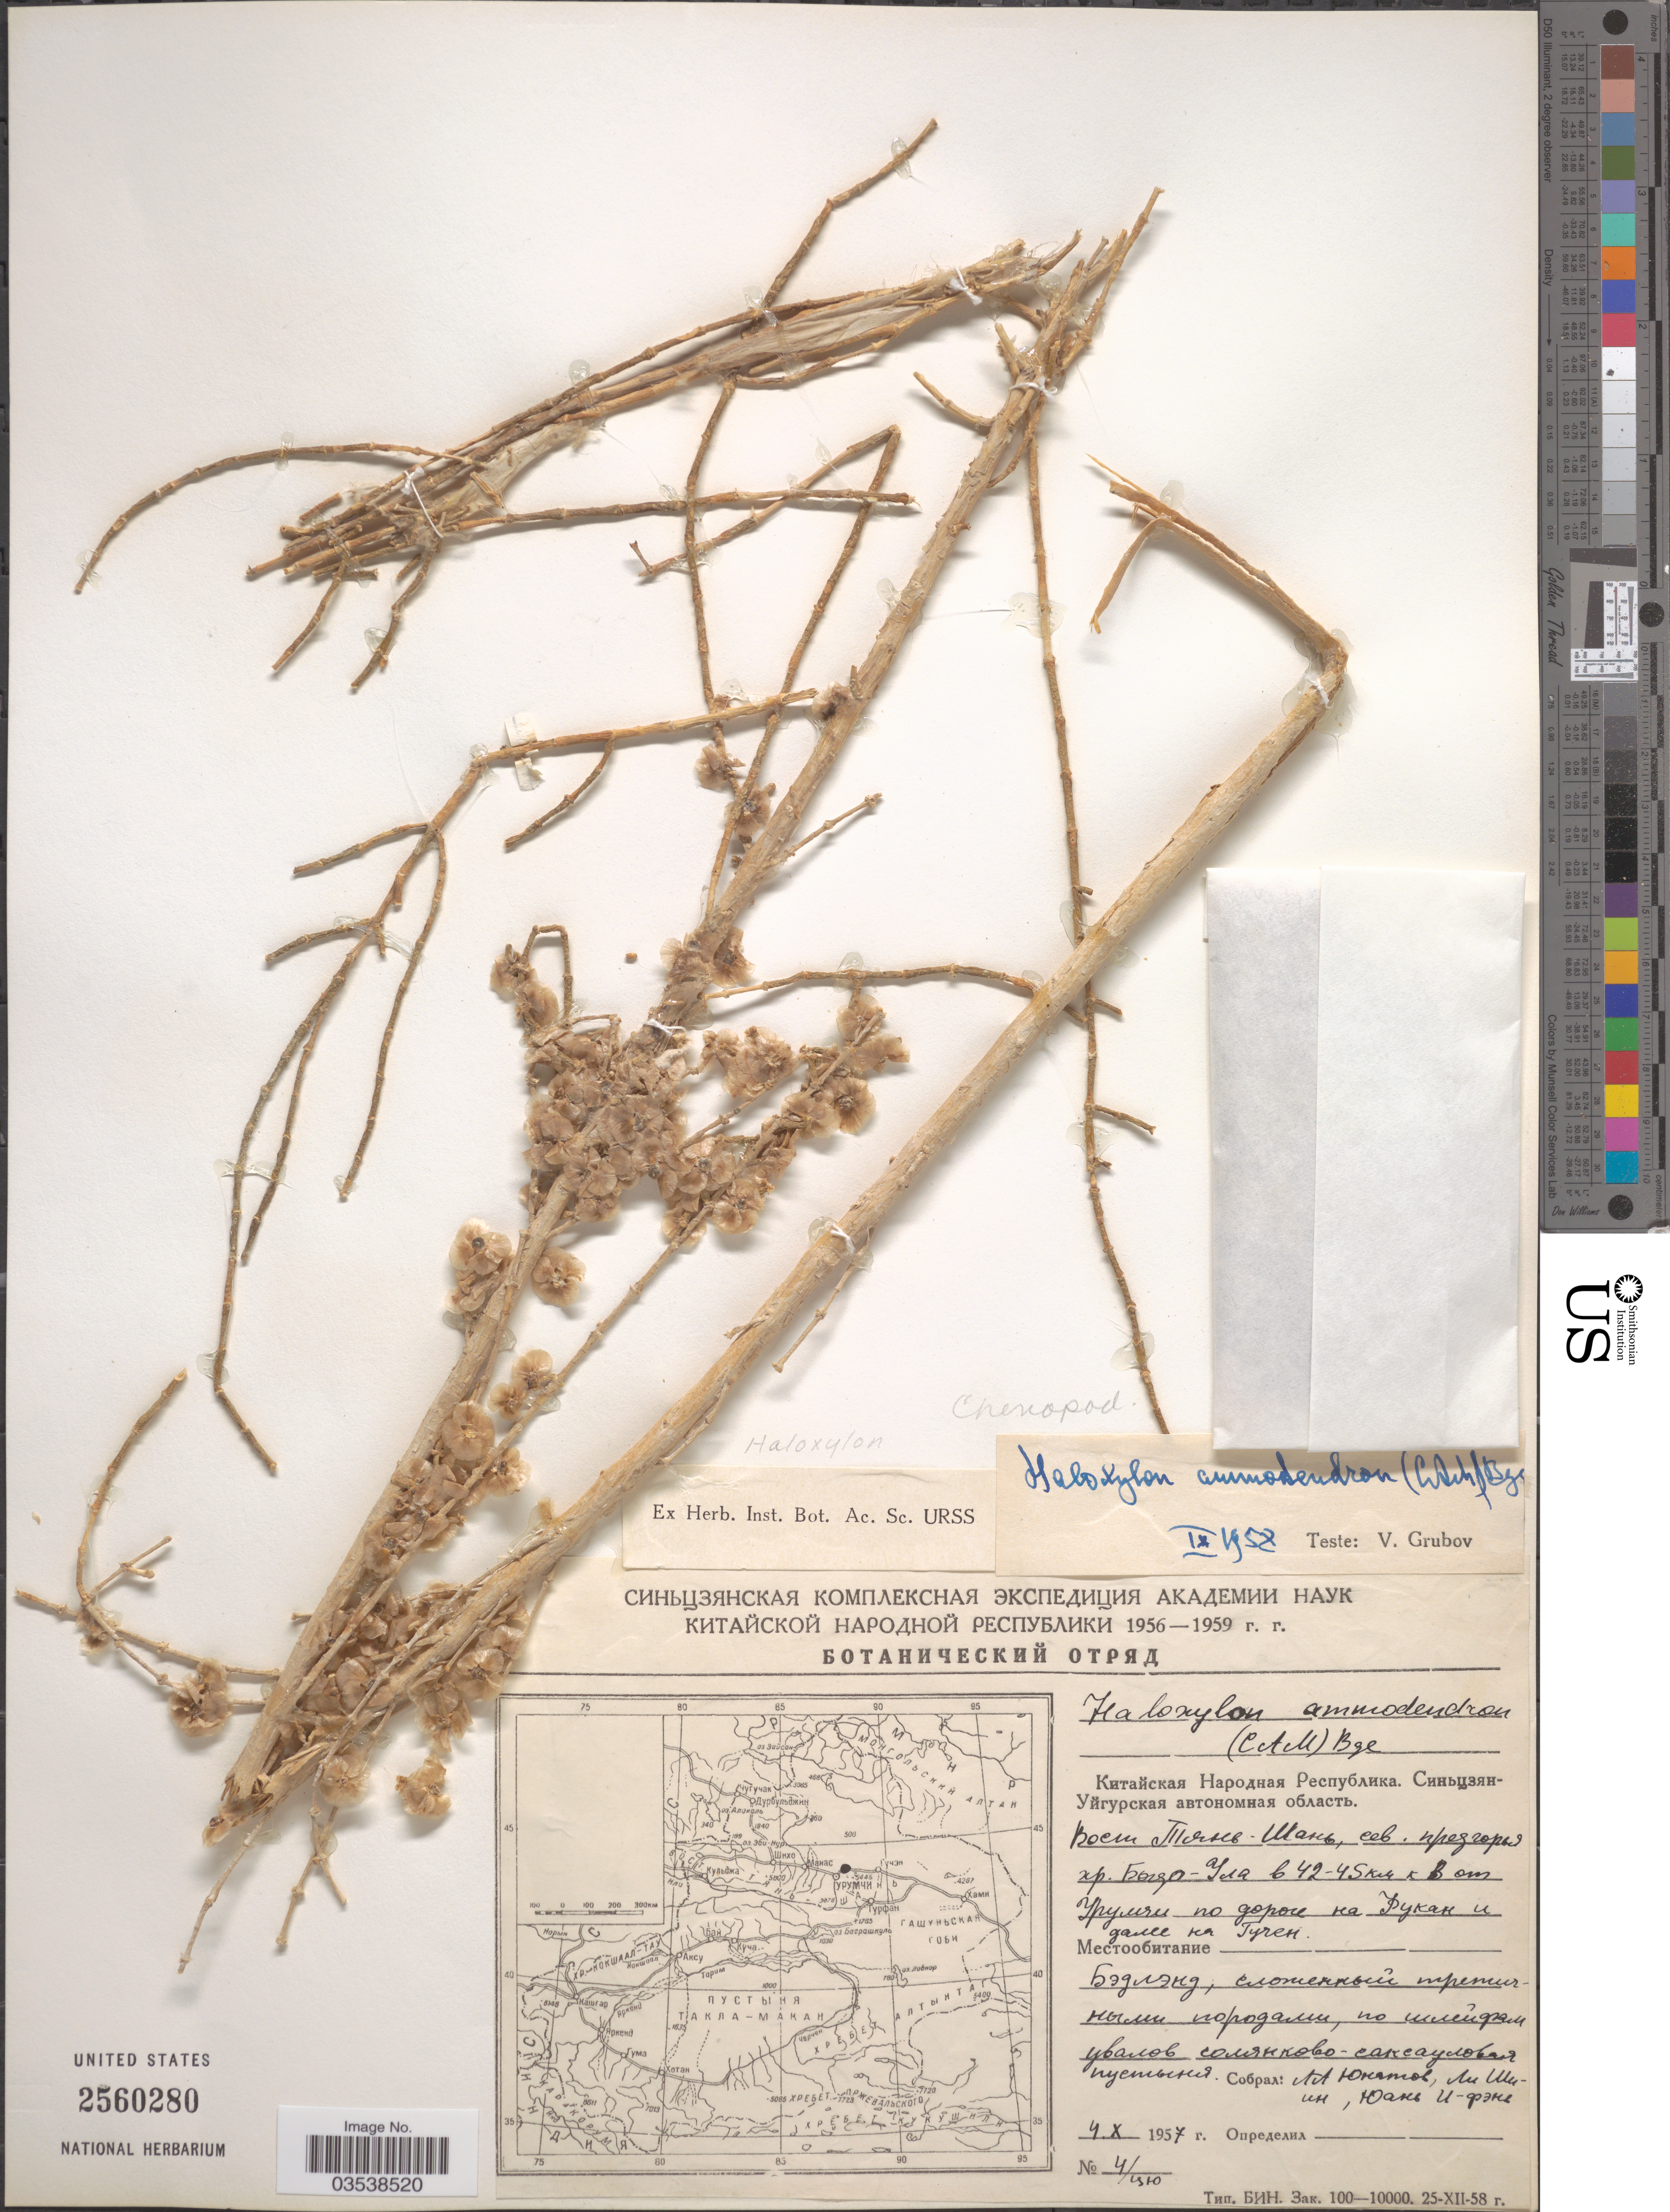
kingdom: Plantae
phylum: Tracheophyta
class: Magnoliopsida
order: Caryophyllales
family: Amaranthaceae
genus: Haloxylon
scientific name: Haloxylon ammodendron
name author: (C.A. Mey.) Bunge ex Fenzl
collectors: A. Unatov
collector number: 4/1910*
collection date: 1957-10-04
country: China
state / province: Xinjiang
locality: East Tian-Shan, Bogda-Ula Mts, 42-45 km E from Urumchi on road to Fukan.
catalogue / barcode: US 2560280